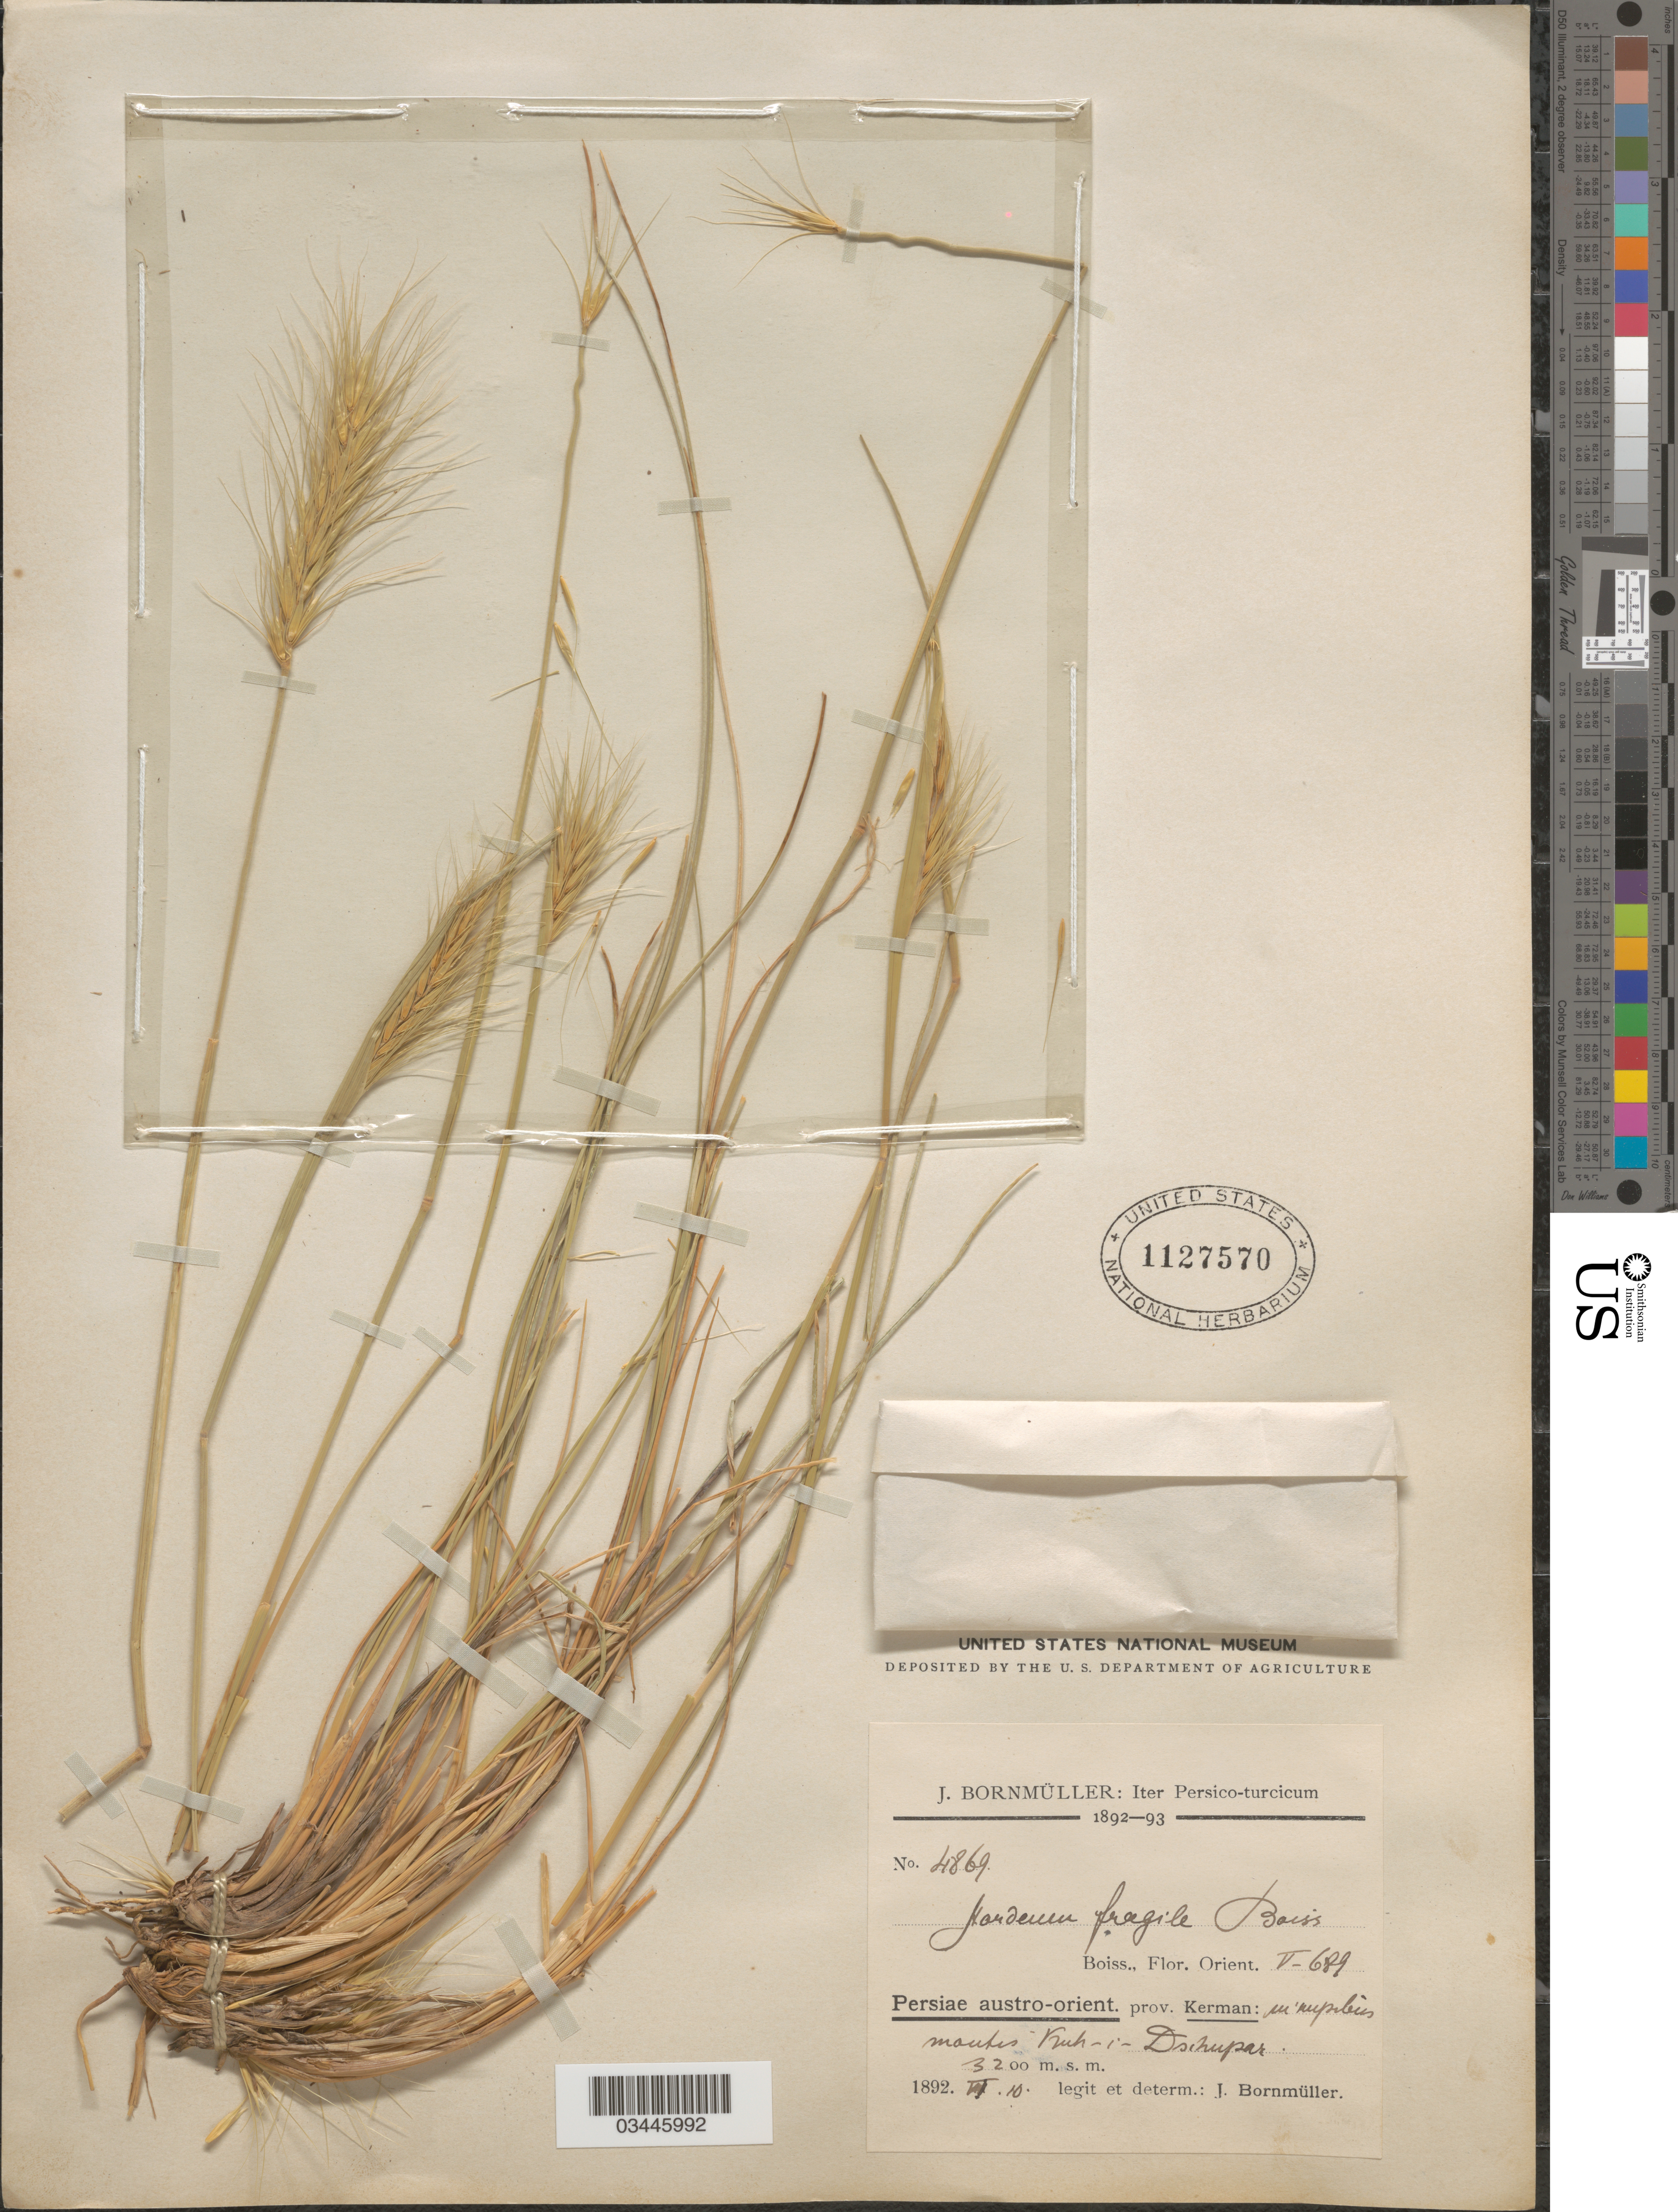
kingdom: Plantae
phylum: Tracheophyta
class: Liliopsida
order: Poales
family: Poaceae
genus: Psathyrostachys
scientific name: Psathyrostachys fragilis subsp. fragilis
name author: (Boiss.) Nevski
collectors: J. Bornmüller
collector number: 4869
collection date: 1892-06-10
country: Iran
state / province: Kerman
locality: Iter Persico-turcicum 1892-93. Persiae austro-orient. In rupibus montis Kuh-i-Dschupar.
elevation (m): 3200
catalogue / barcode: US 1127570